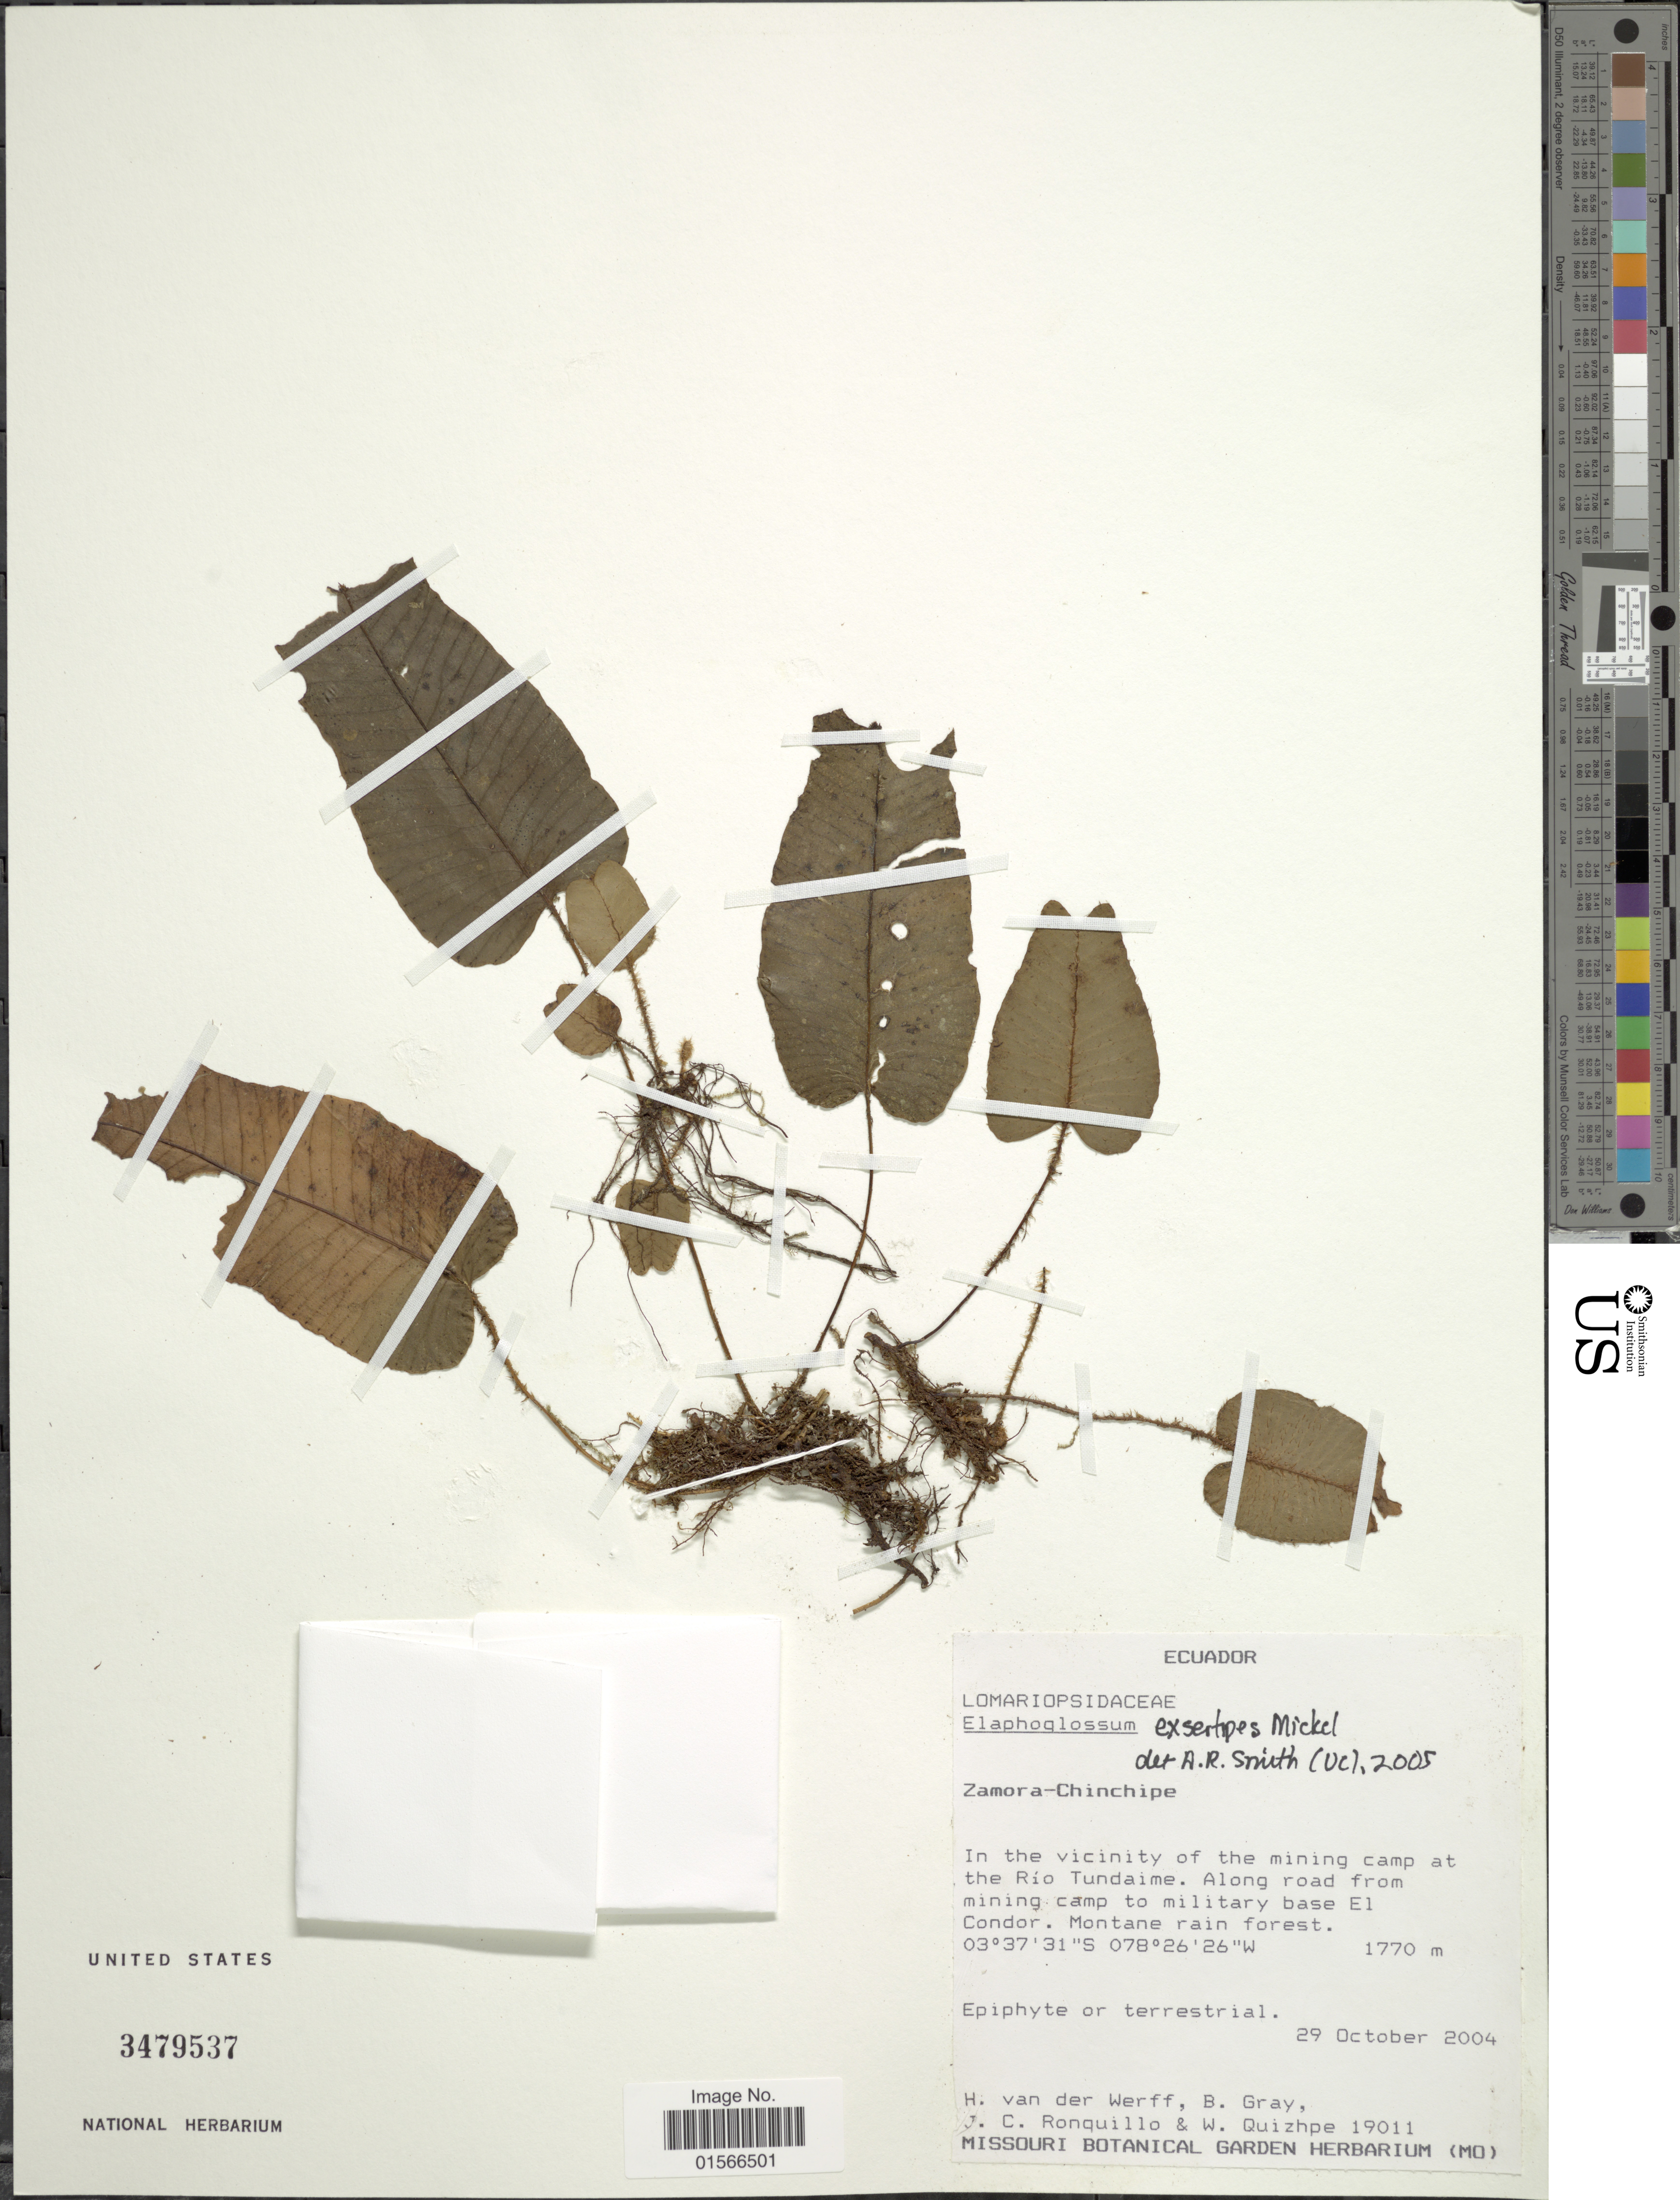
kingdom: Plantae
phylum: Tracheophyta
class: Polypodiopsida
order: Polypodiales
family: Dryopteridaceae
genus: Elaphoglossum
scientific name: Elaphoglossum exsertipes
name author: Mickel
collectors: H. van der Werff, B. Gray, J. Ronquillo & W. Quizhpe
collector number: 19011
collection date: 2004-10-29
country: Ecuador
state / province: Zamora-Chinchipe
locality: In the vicinity of the mining camp at the Río Tundaime. Along road from mining camp to military base El Condor. Montane rain forest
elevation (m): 1770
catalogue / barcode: US 3479537